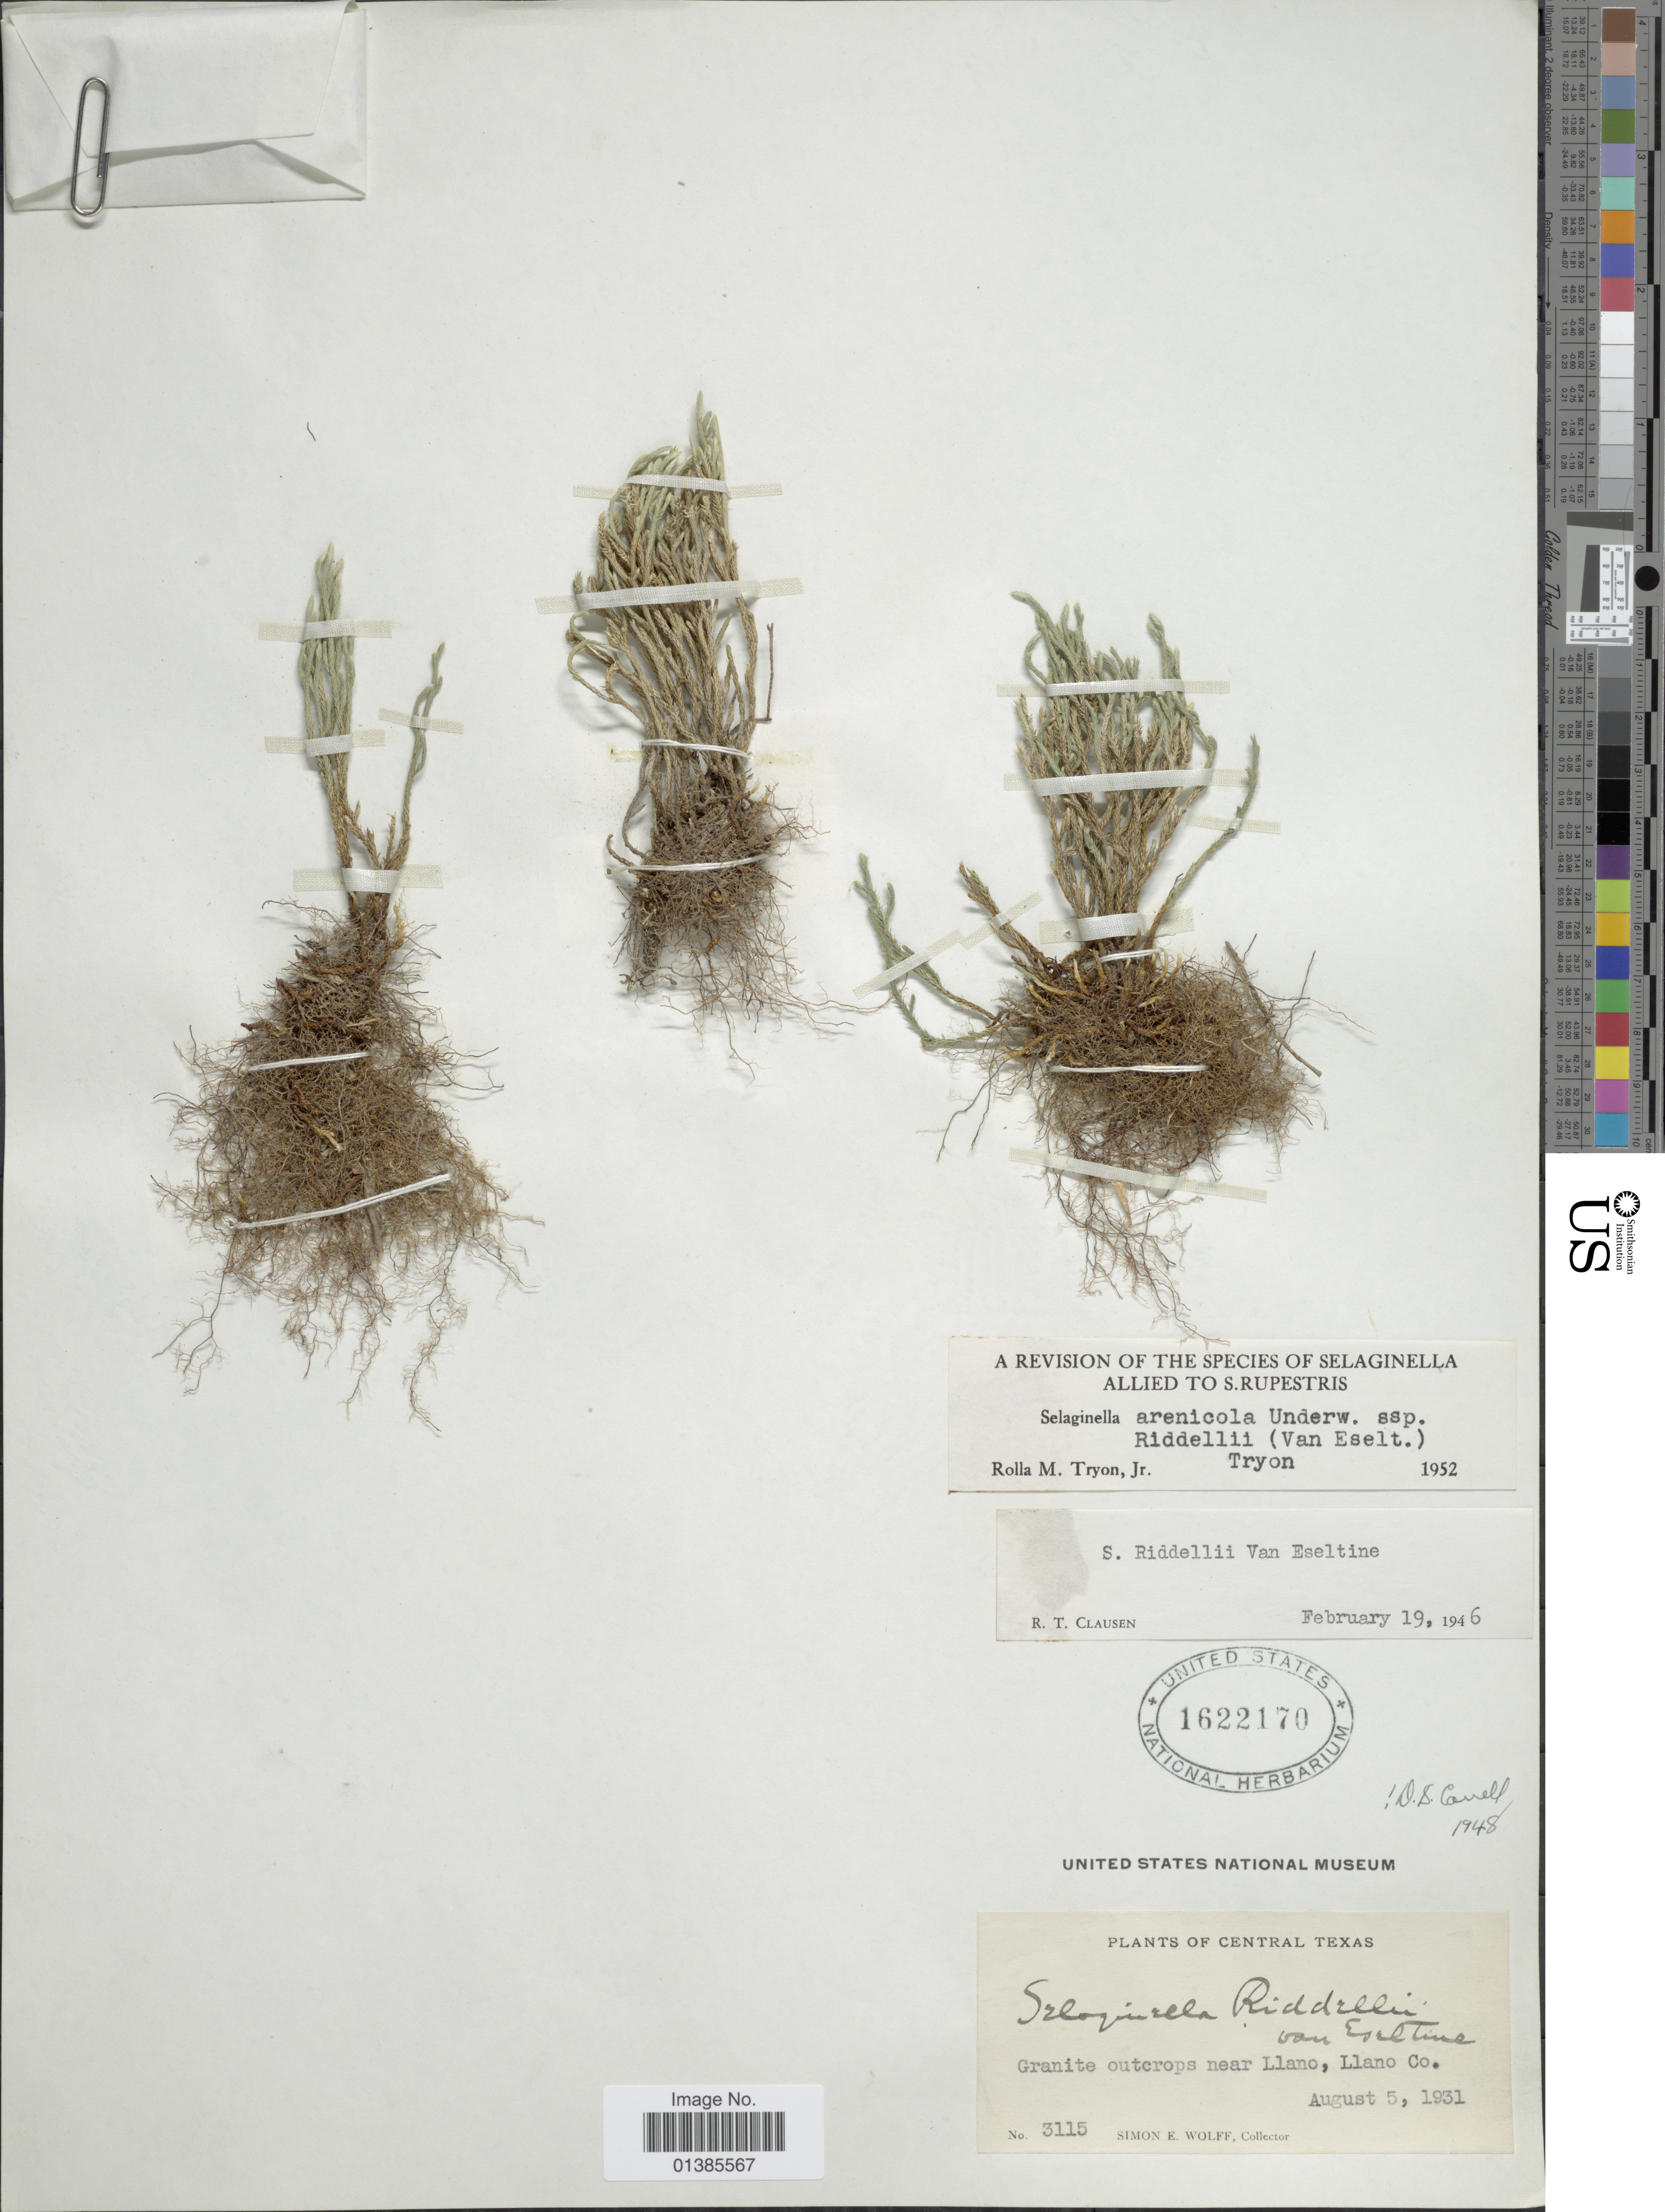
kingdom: Plantae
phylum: Tracheophyta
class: Lycopodiopsida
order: Selaginellales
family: Selaginellaceae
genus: Selaginella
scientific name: Selaginella arenicola subsp. riddellii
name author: (Van Eselt.) R.M. Tryon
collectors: S. E. Wolff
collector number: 3115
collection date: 1931-08-05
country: United States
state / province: Texas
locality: Central Texas. Granite outcrops near Llano, Llano Co.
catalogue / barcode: US 1622170